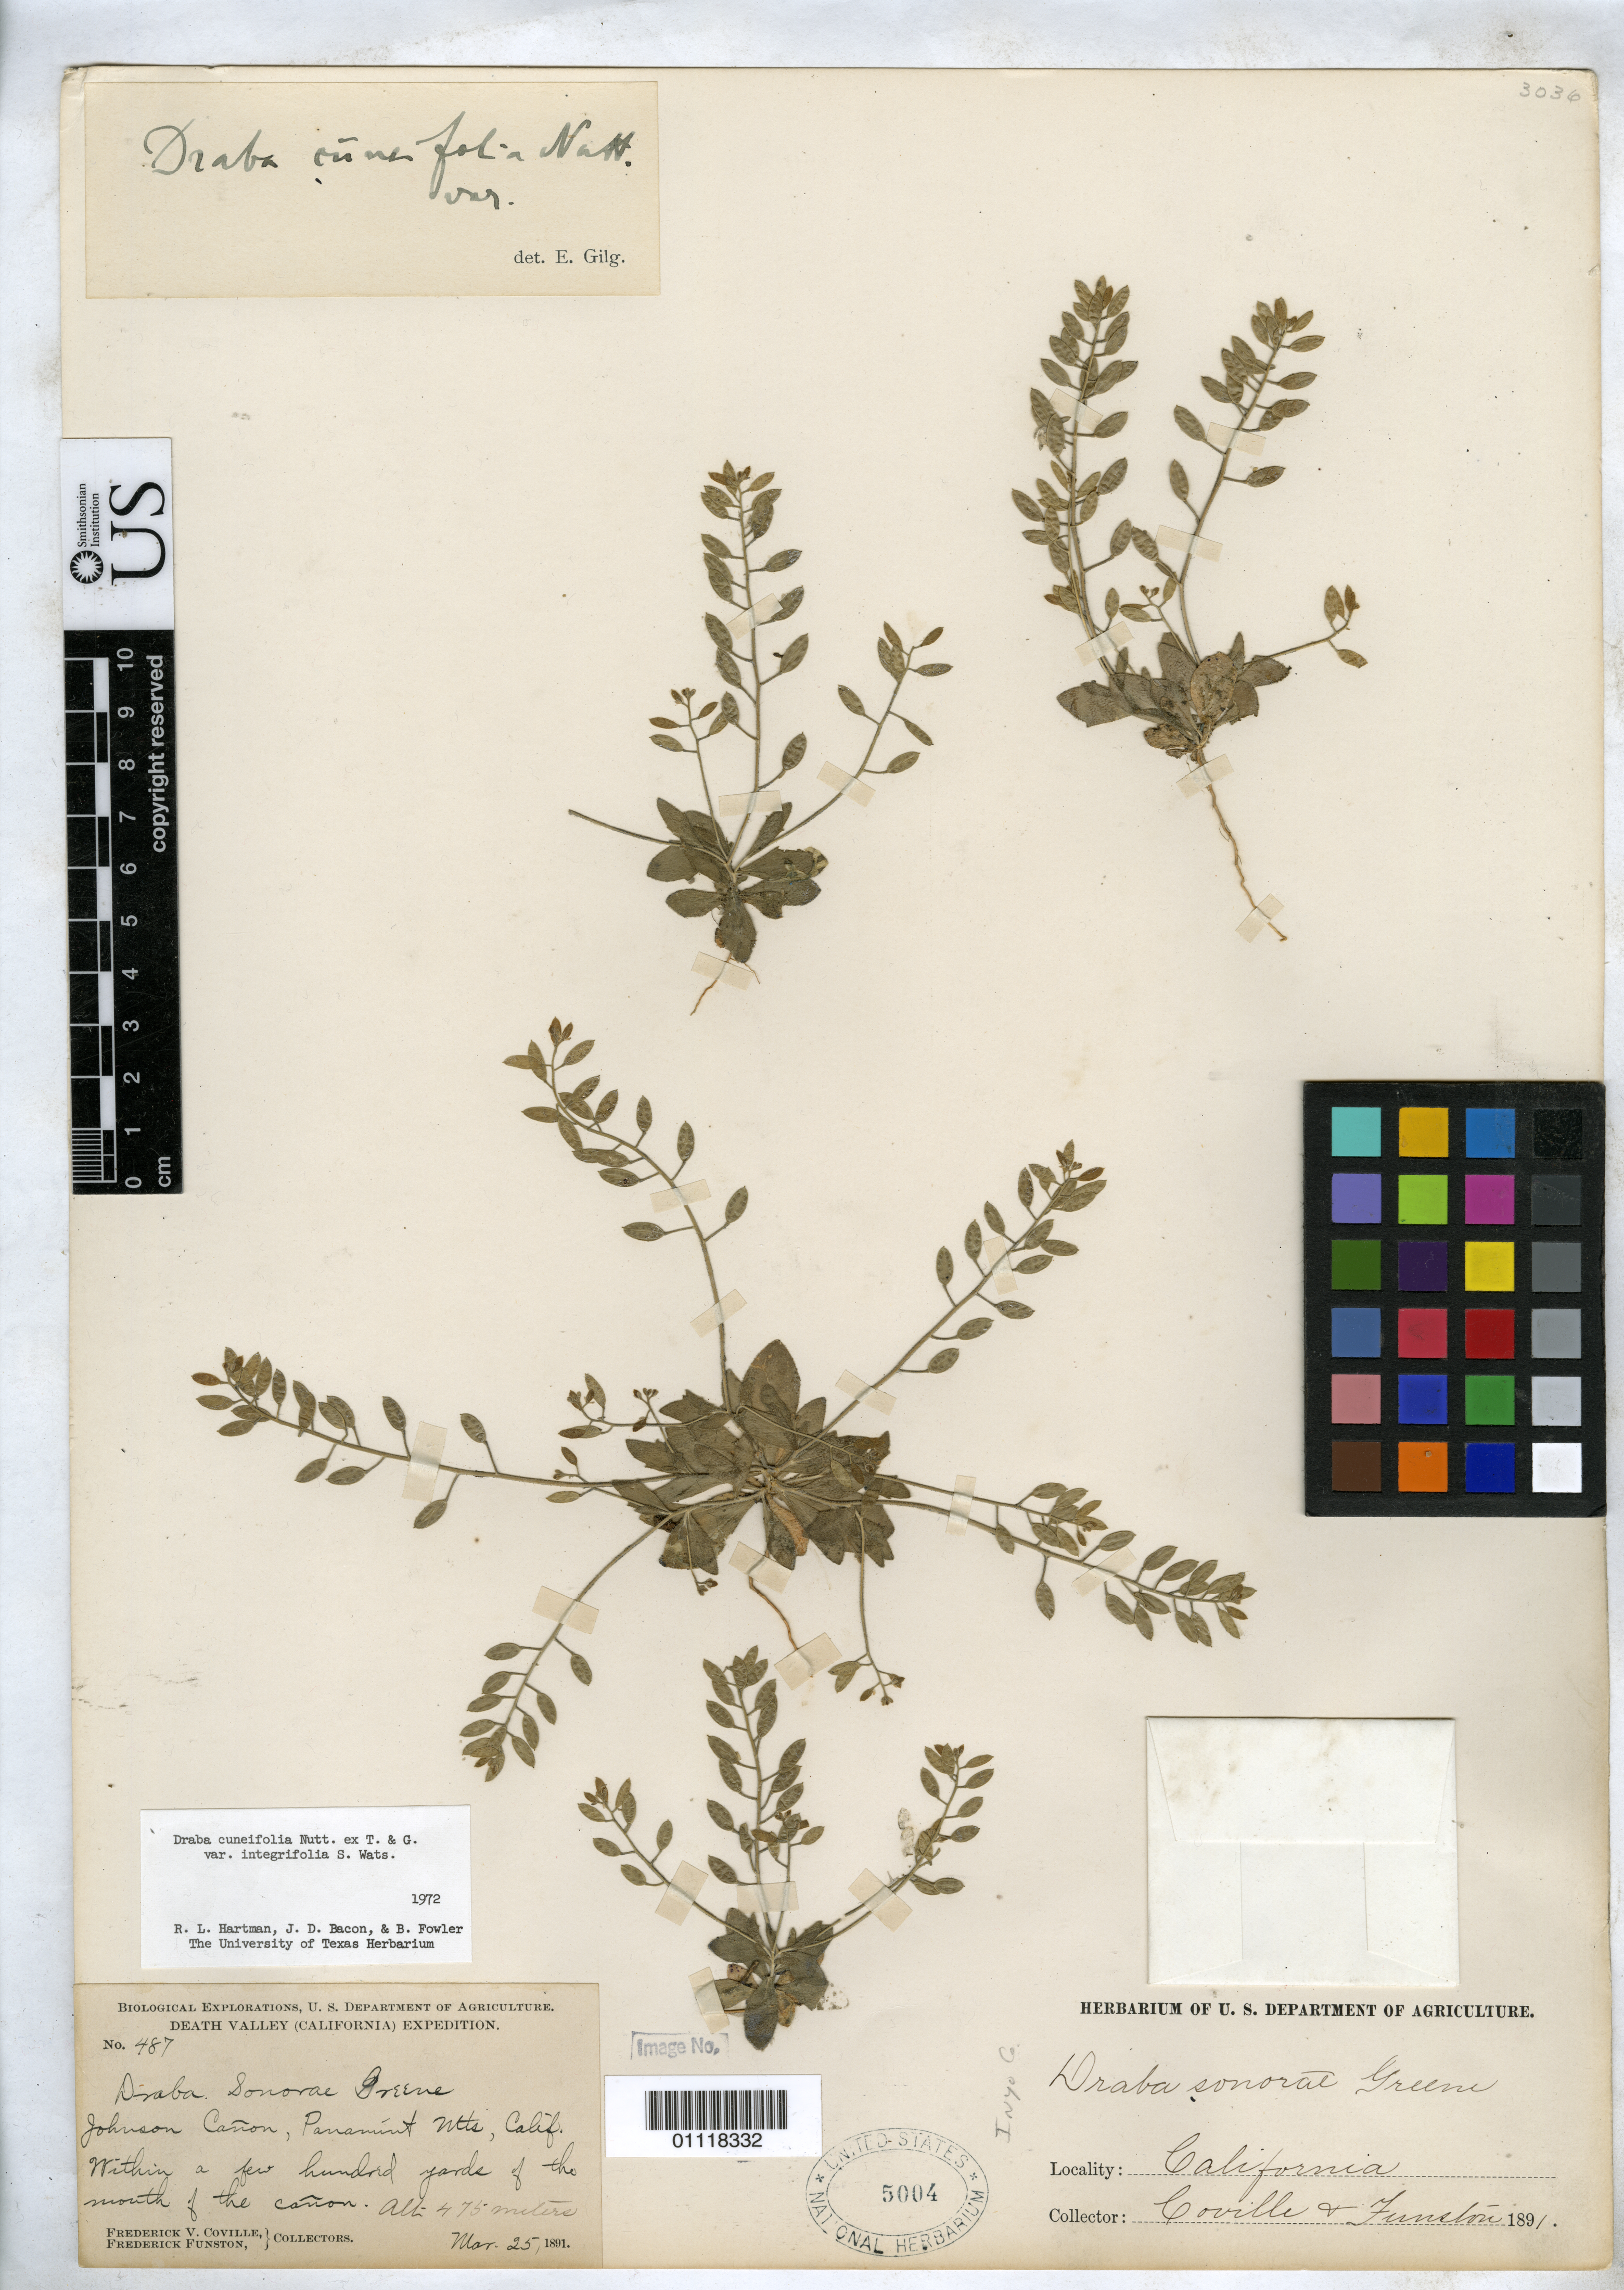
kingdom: Plantae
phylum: Tracheophyta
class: Magnoliopsida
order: Brassicales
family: Brassicaceae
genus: Draba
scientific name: Draba cuneifolia var. integrifolia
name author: S. Watson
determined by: Hartman, R. L.; et al.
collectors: F. V. Coville & F. Funston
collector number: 487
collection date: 1891-03-25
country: United States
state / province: California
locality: Johnson Canyon, Paramint Mts, within a few hundred yards of the mouth of the canyon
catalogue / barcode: US 5004